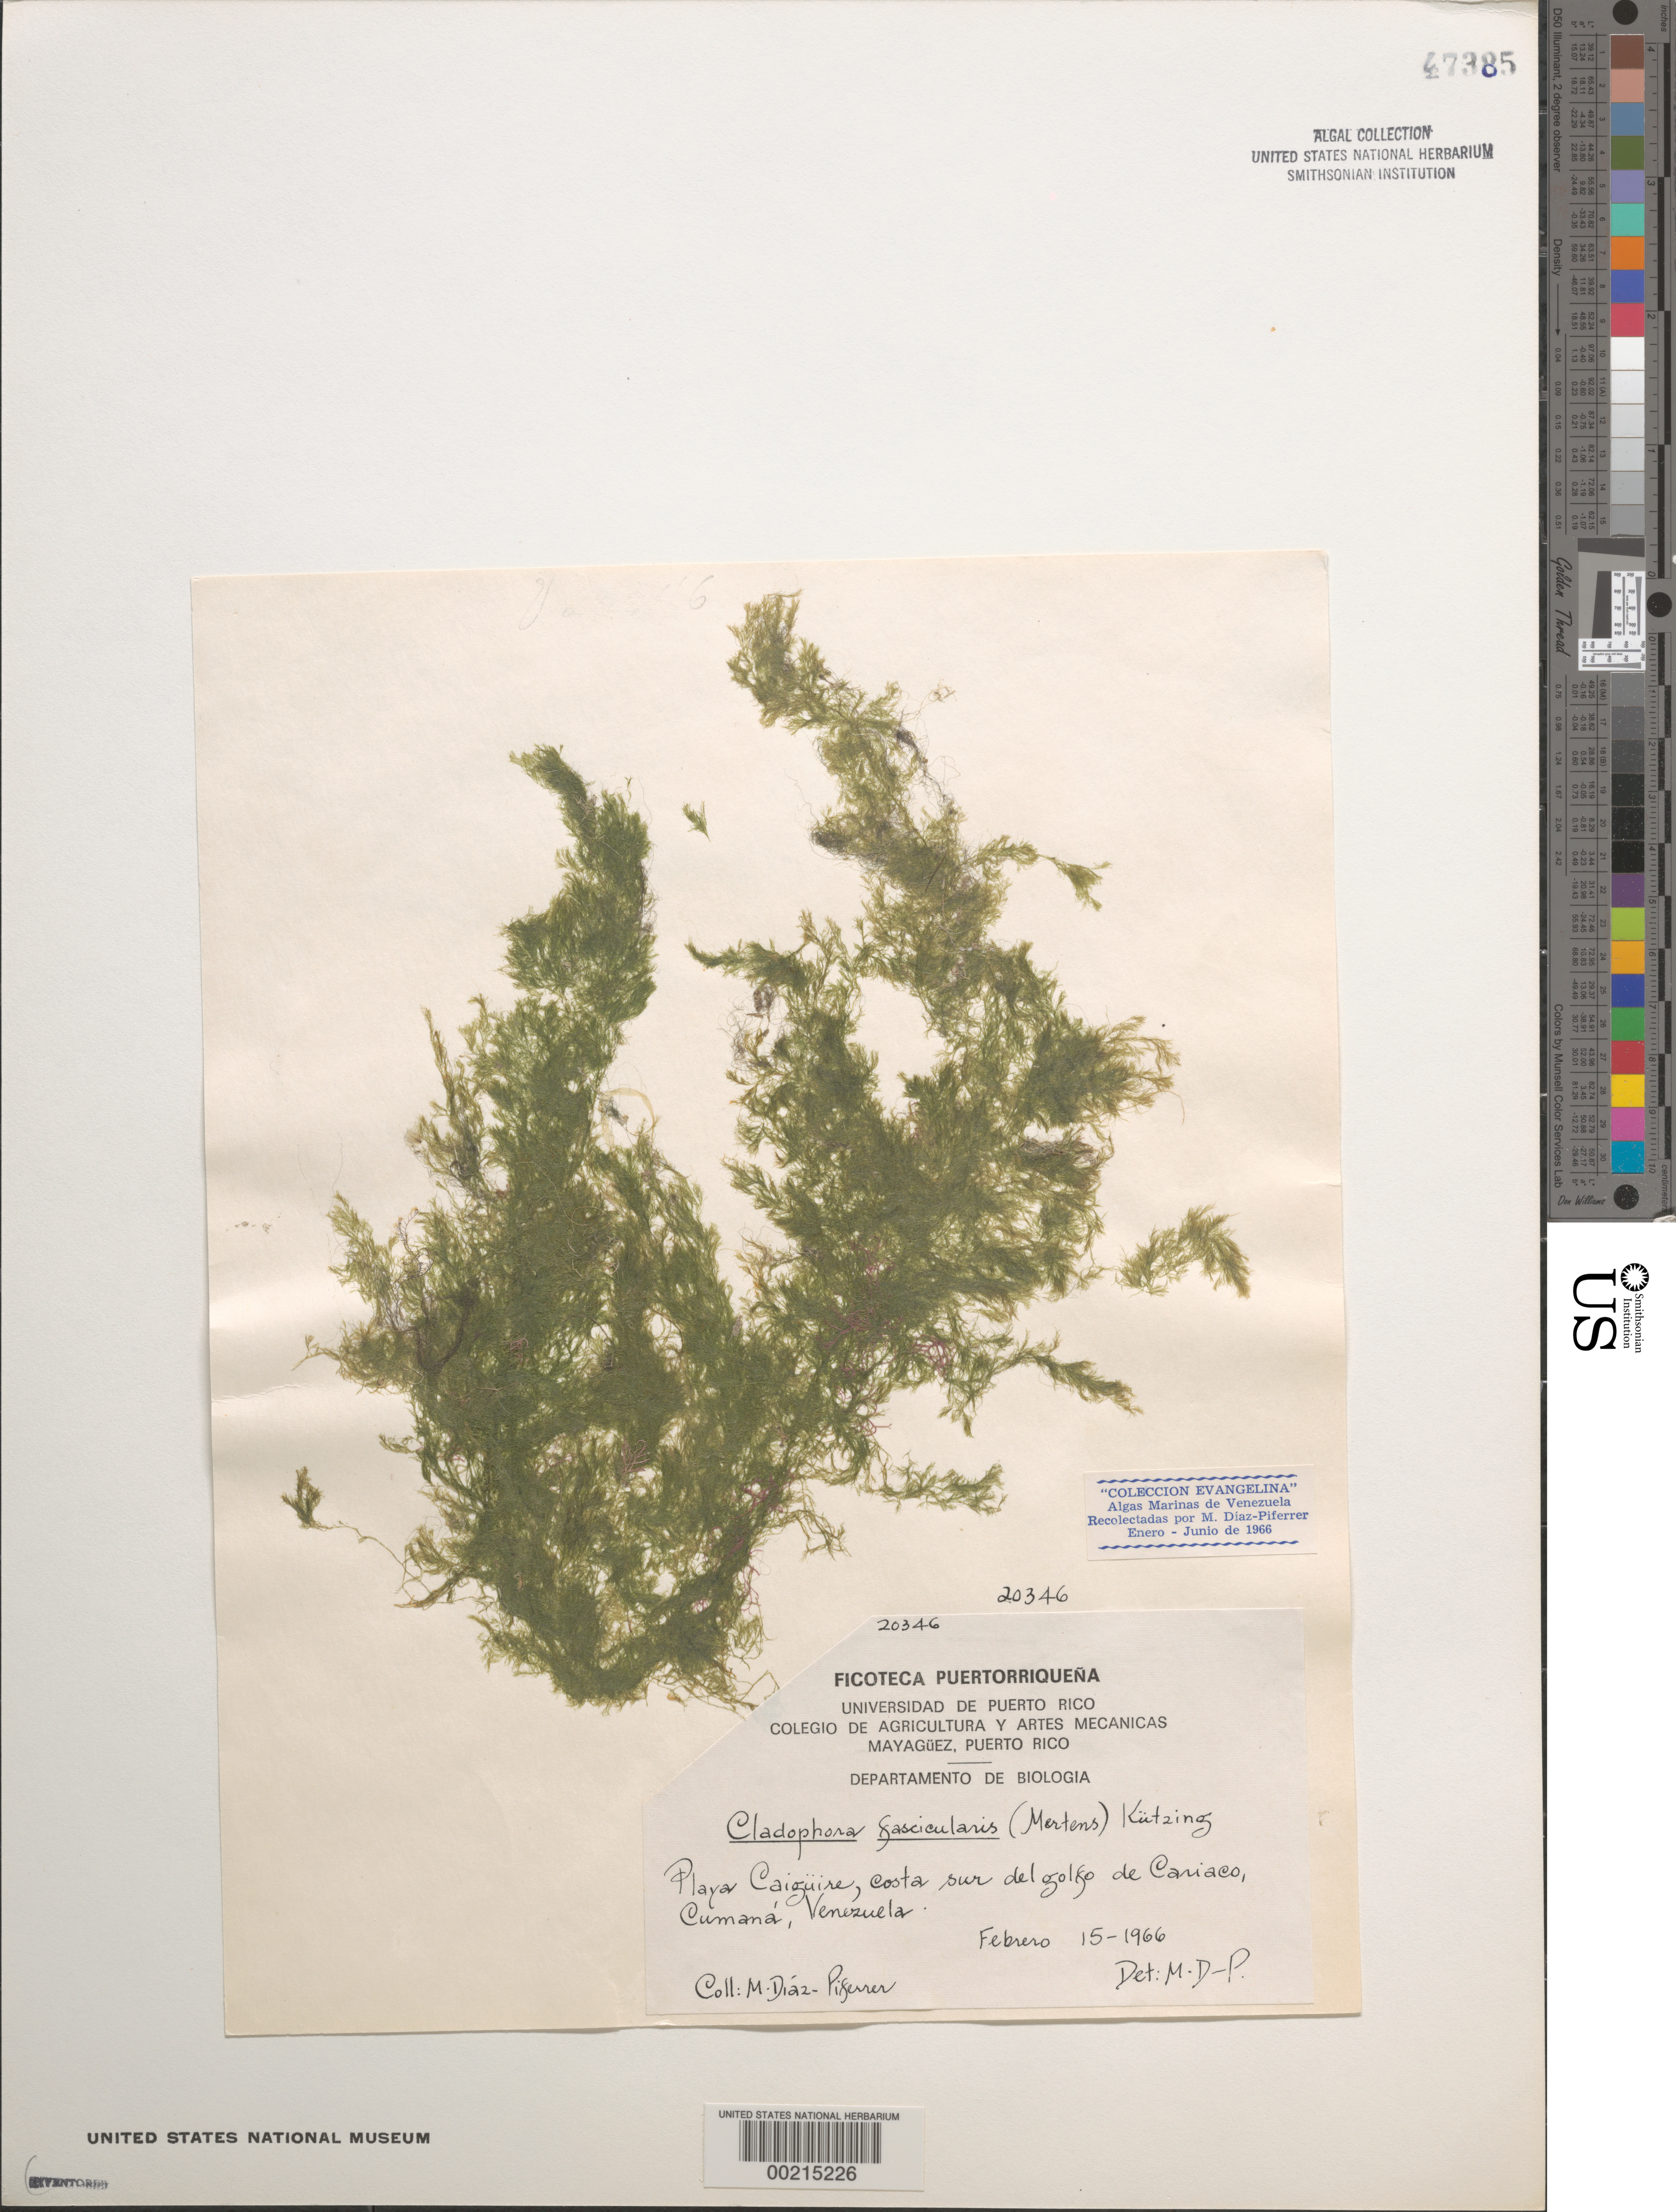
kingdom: Plantae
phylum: Chlorophyta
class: Ulvophyceae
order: Bryopsidales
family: Caulerpaceae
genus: Caulerpa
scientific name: Caulerpa chemnitzia var. vanbossae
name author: (Setch. & N.L. Gardner) Fern.-Garcia & Riosm.-Rod.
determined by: Algae name updating Project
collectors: M. Diaz-Piferrer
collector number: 20346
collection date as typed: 15 Feb 1966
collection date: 1966-02-15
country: Venezuela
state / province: Sucre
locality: Playa Caiguire, Golfo de Cariaco, Cumana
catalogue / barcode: US 47385